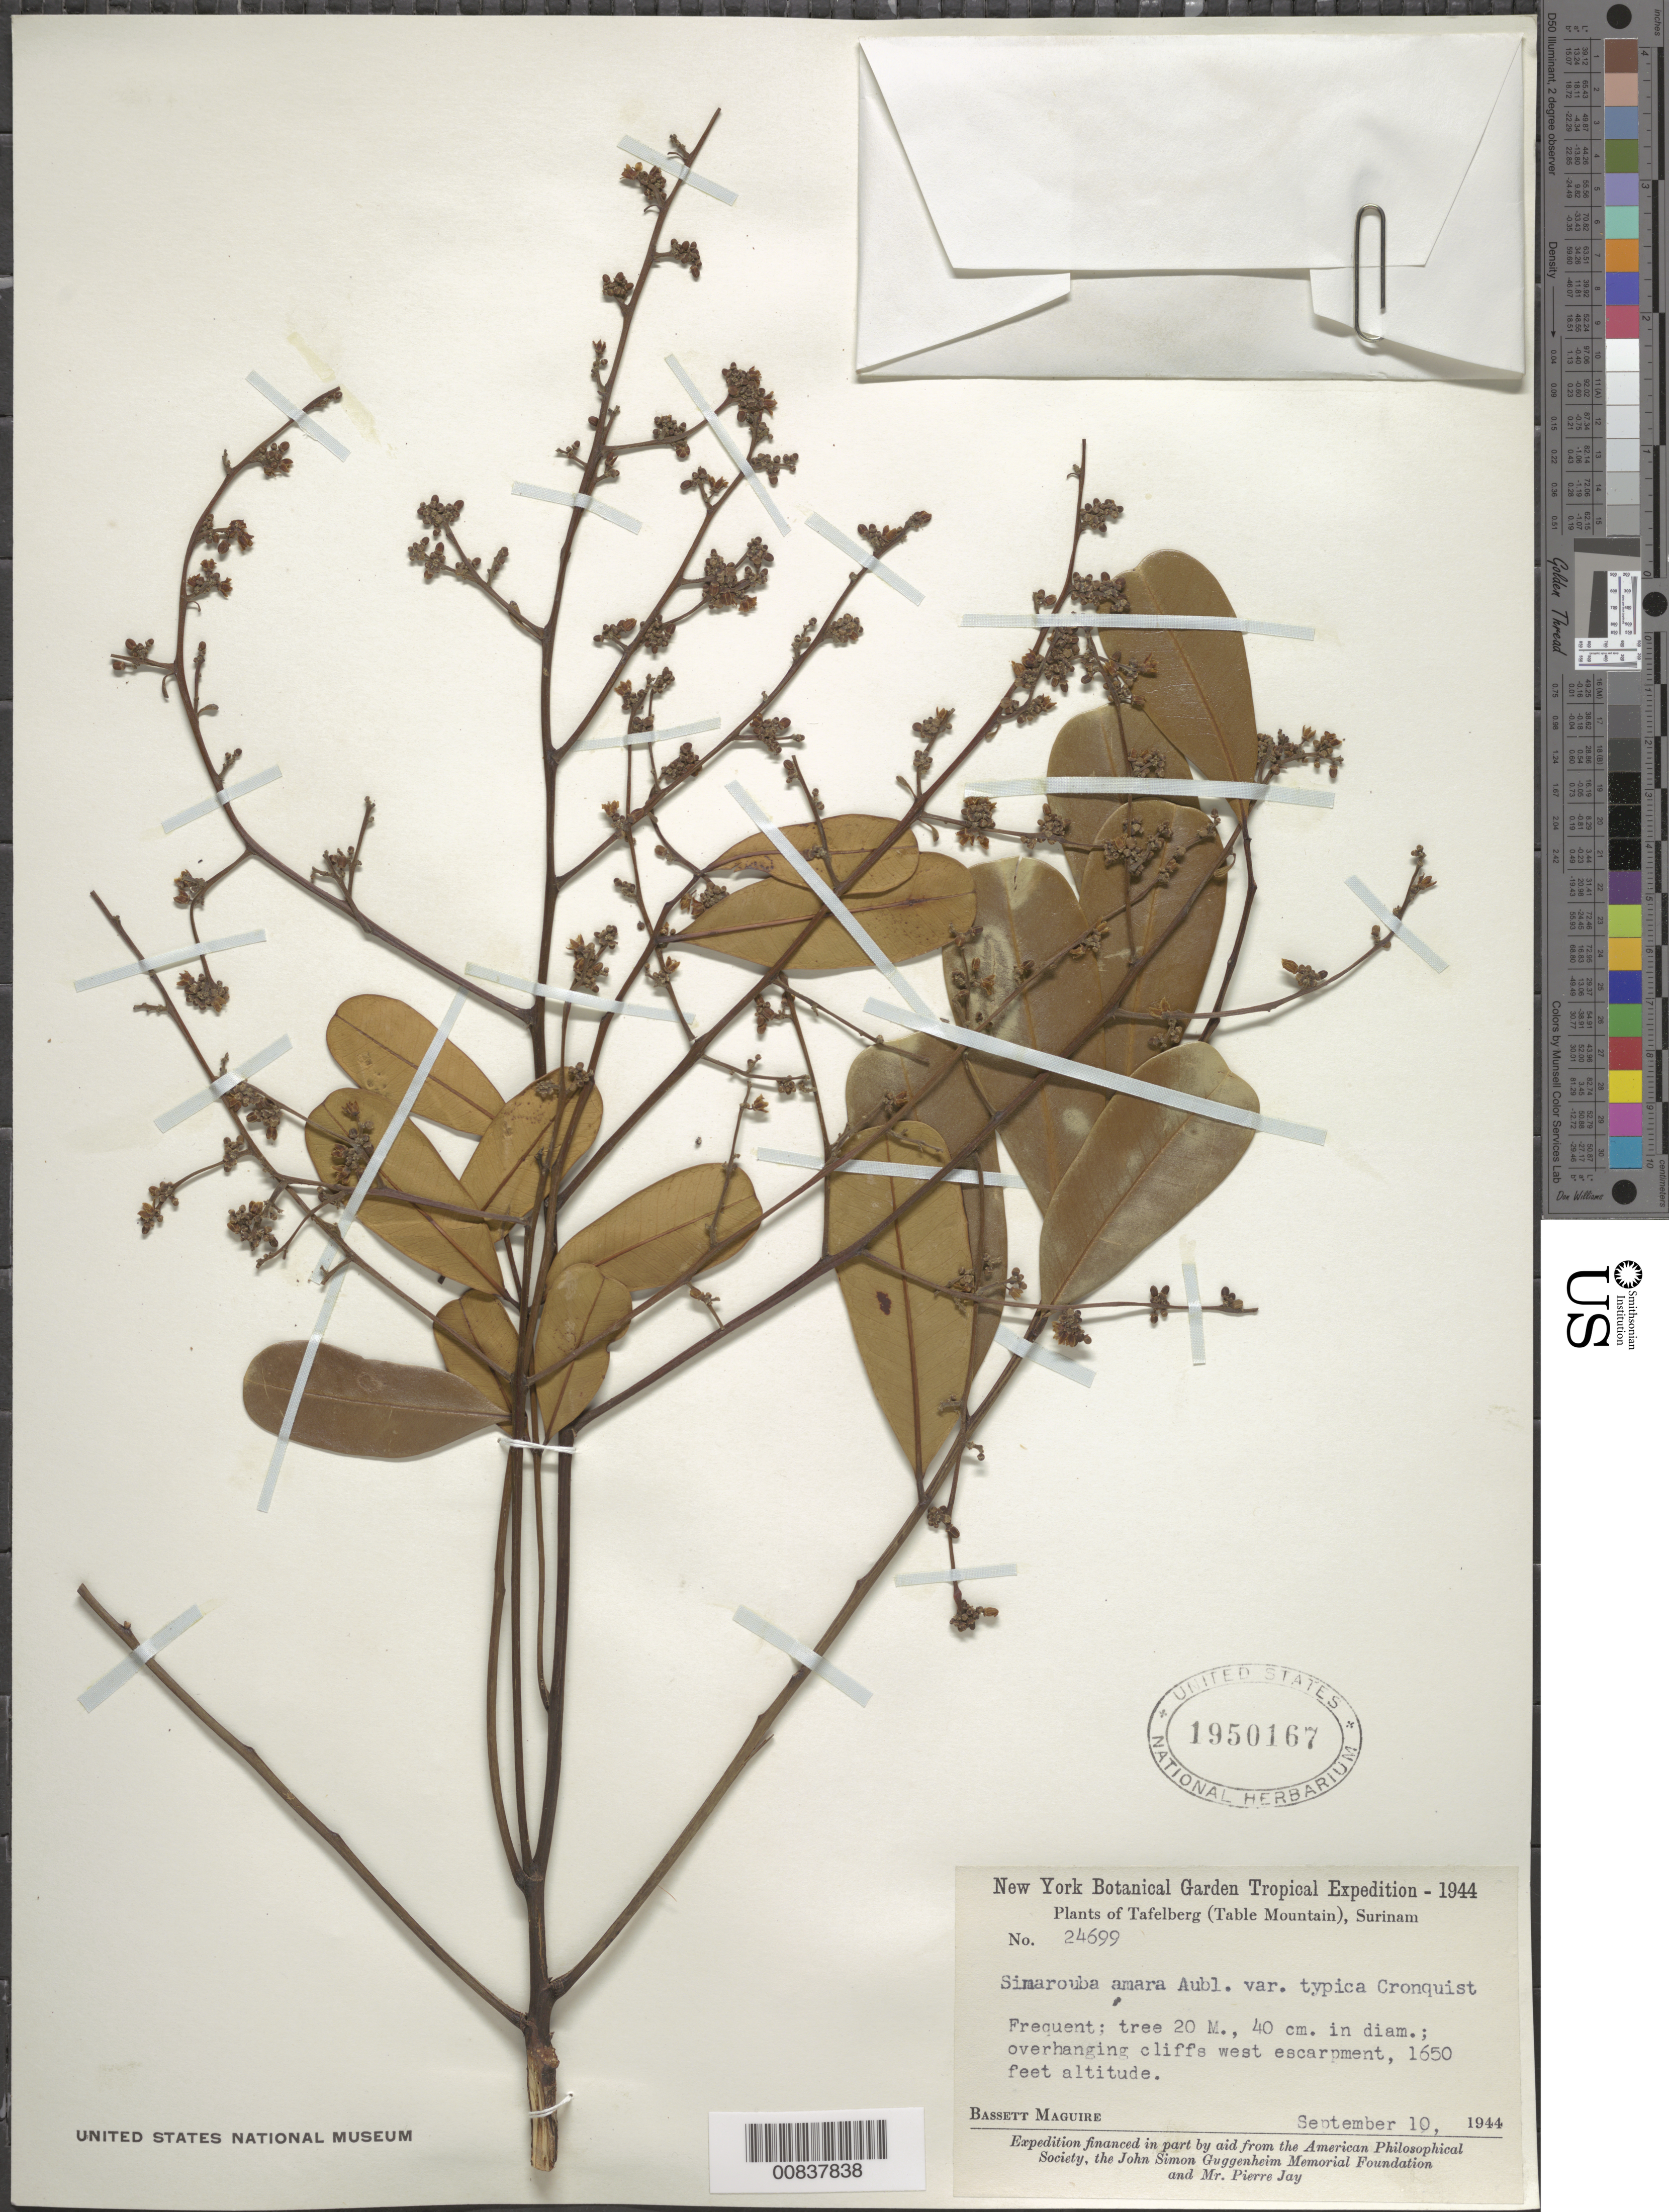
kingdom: Plantae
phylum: Tracheophyta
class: Magnoliopsida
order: Sapindales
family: Simaroubaceae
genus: Simarouba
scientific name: Simarouba amara var. typica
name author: Cronq.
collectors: B. Maguire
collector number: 24699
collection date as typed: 10-Sep-44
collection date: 1944-09-10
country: Suriname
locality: Tafelberg (Table Mountain), W escarpment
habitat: Overhanging cliffs west escarpment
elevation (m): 503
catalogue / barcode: US 1950167